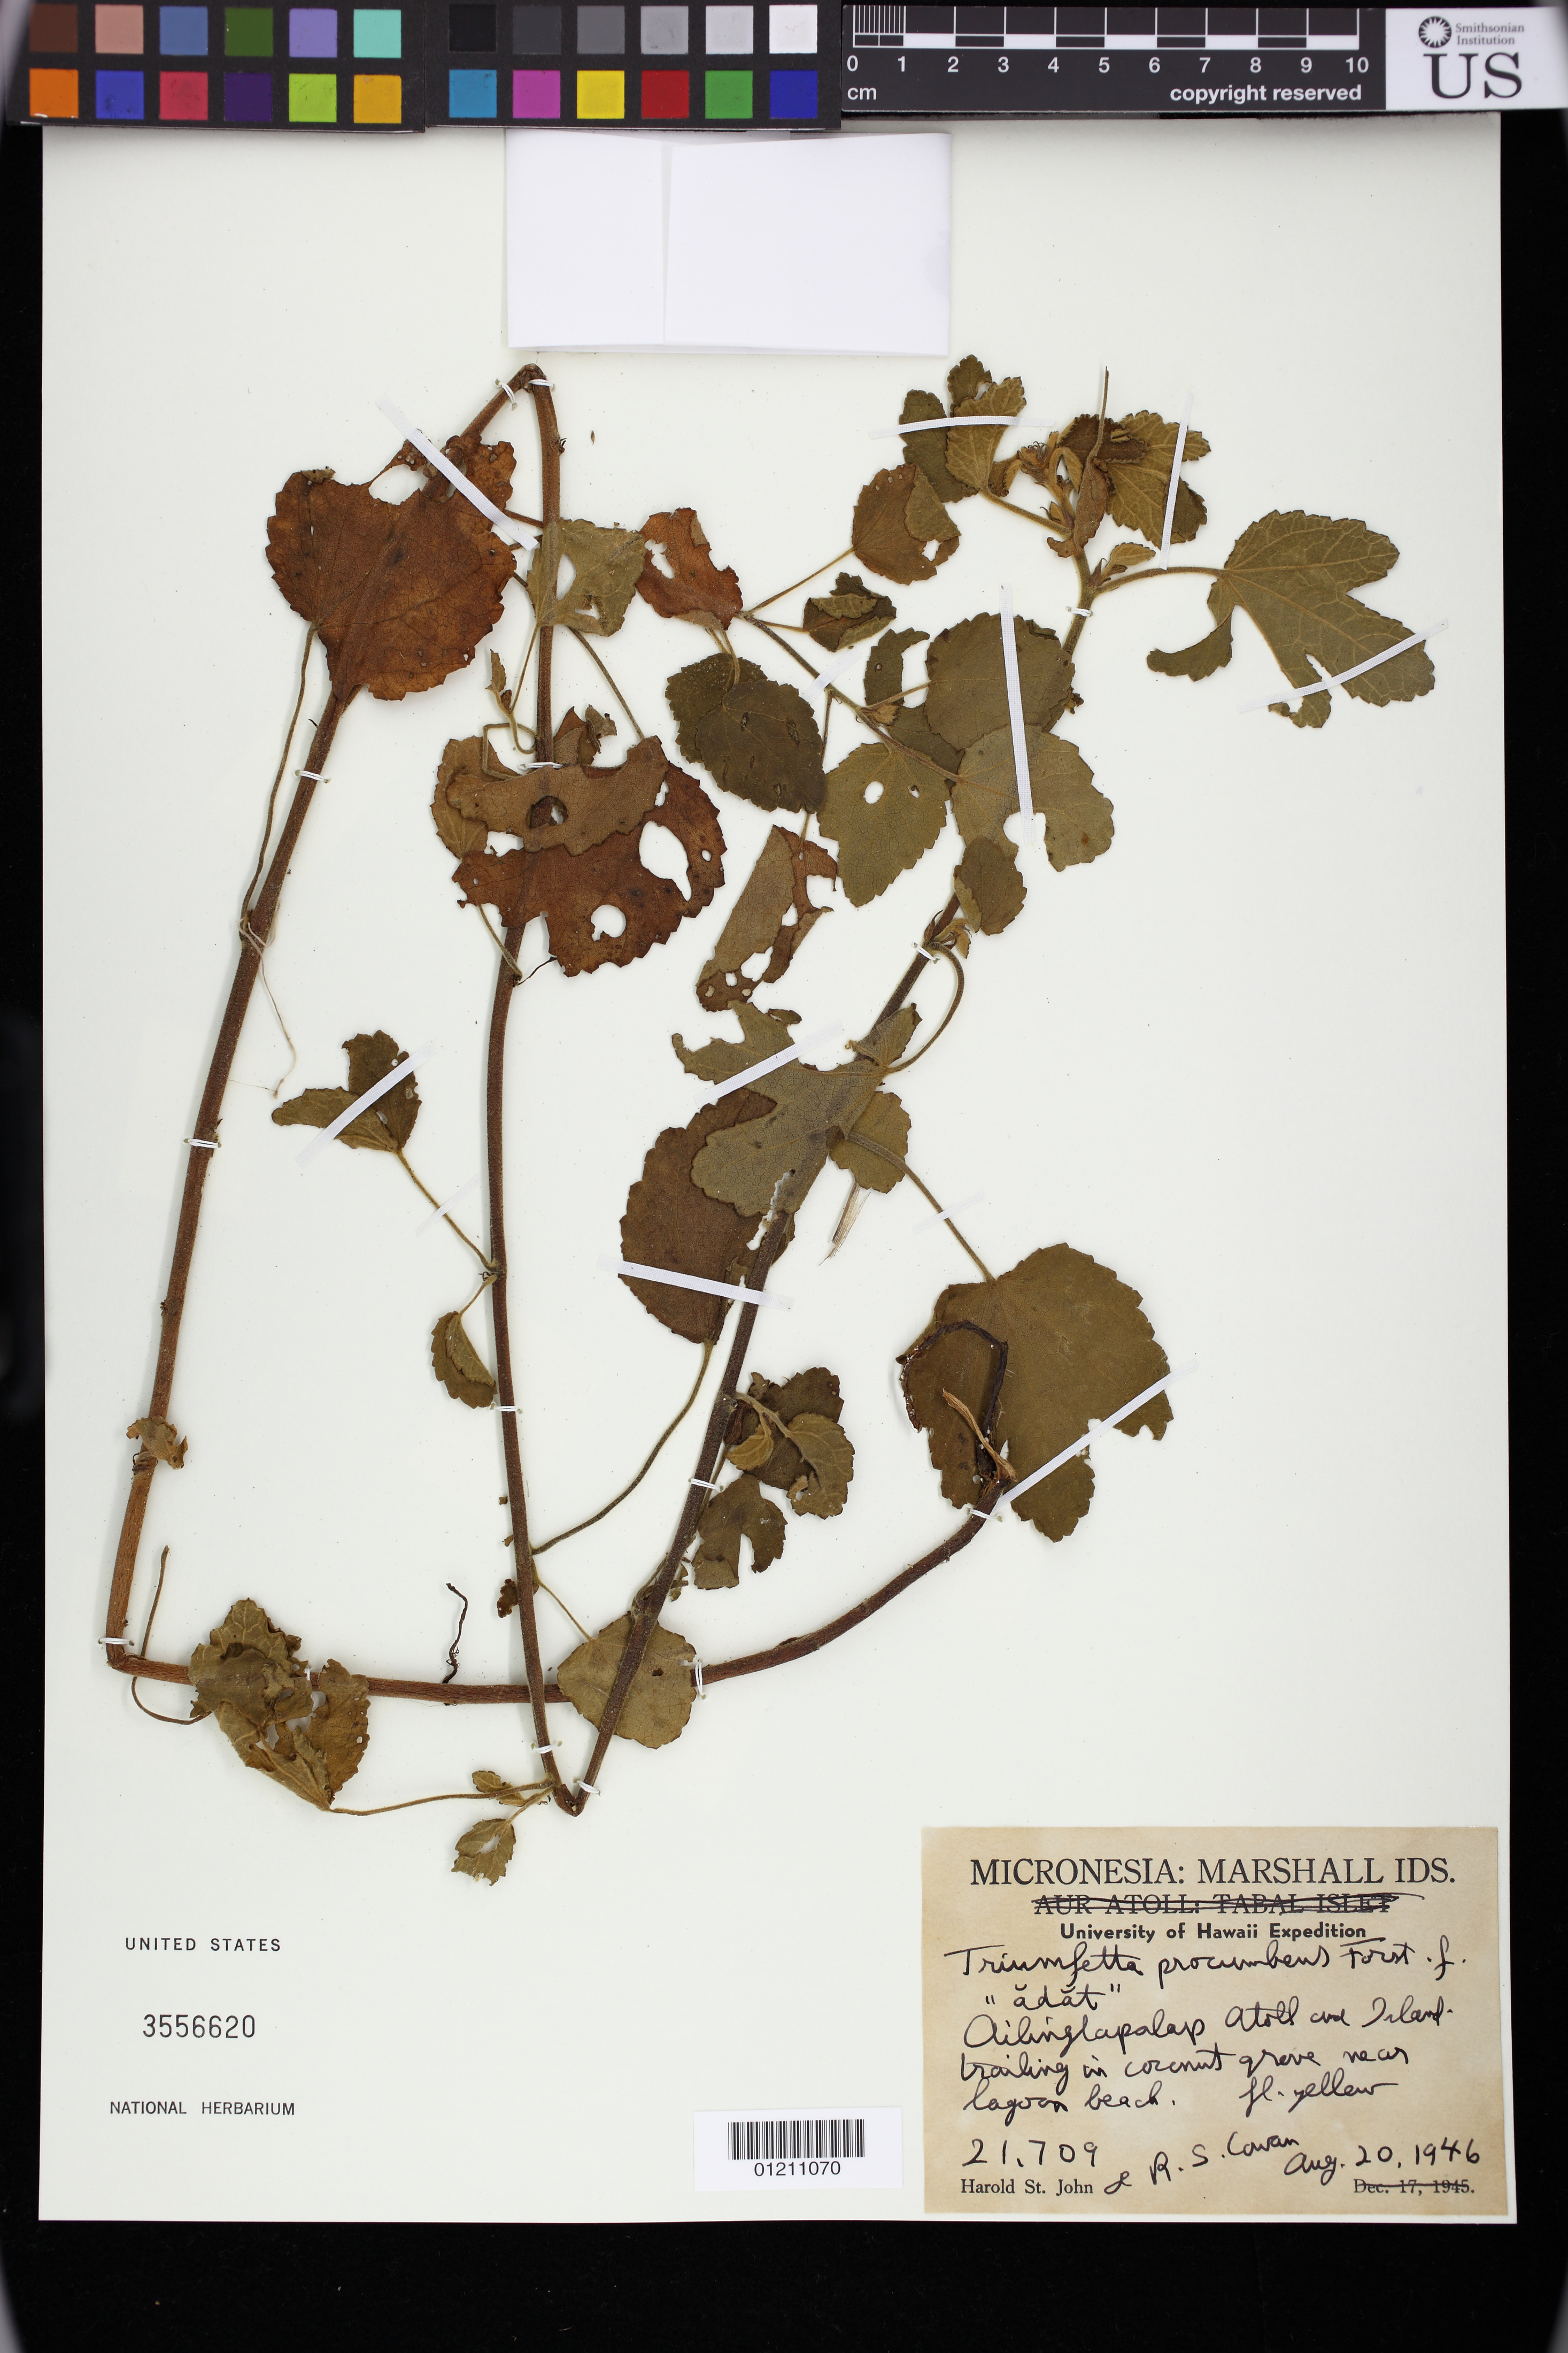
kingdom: Plantae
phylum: Tracheophyta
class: Magnoliopsida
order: Malvales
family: Malvaceae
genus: Triumfetta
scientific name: Triumfetta procumbens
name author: G. Forst.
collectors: H. St. John & R. S. Cowan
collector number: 21709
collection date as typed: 20 Aug 1946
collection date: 1946-08-20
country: Marshall Islands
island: Ailinglapalap [Ailinglaplap] Atoll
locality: Ailinglapalap Atoll and Islet - trailing in coconut grove near lagoon beach.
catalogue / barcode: US 3556620